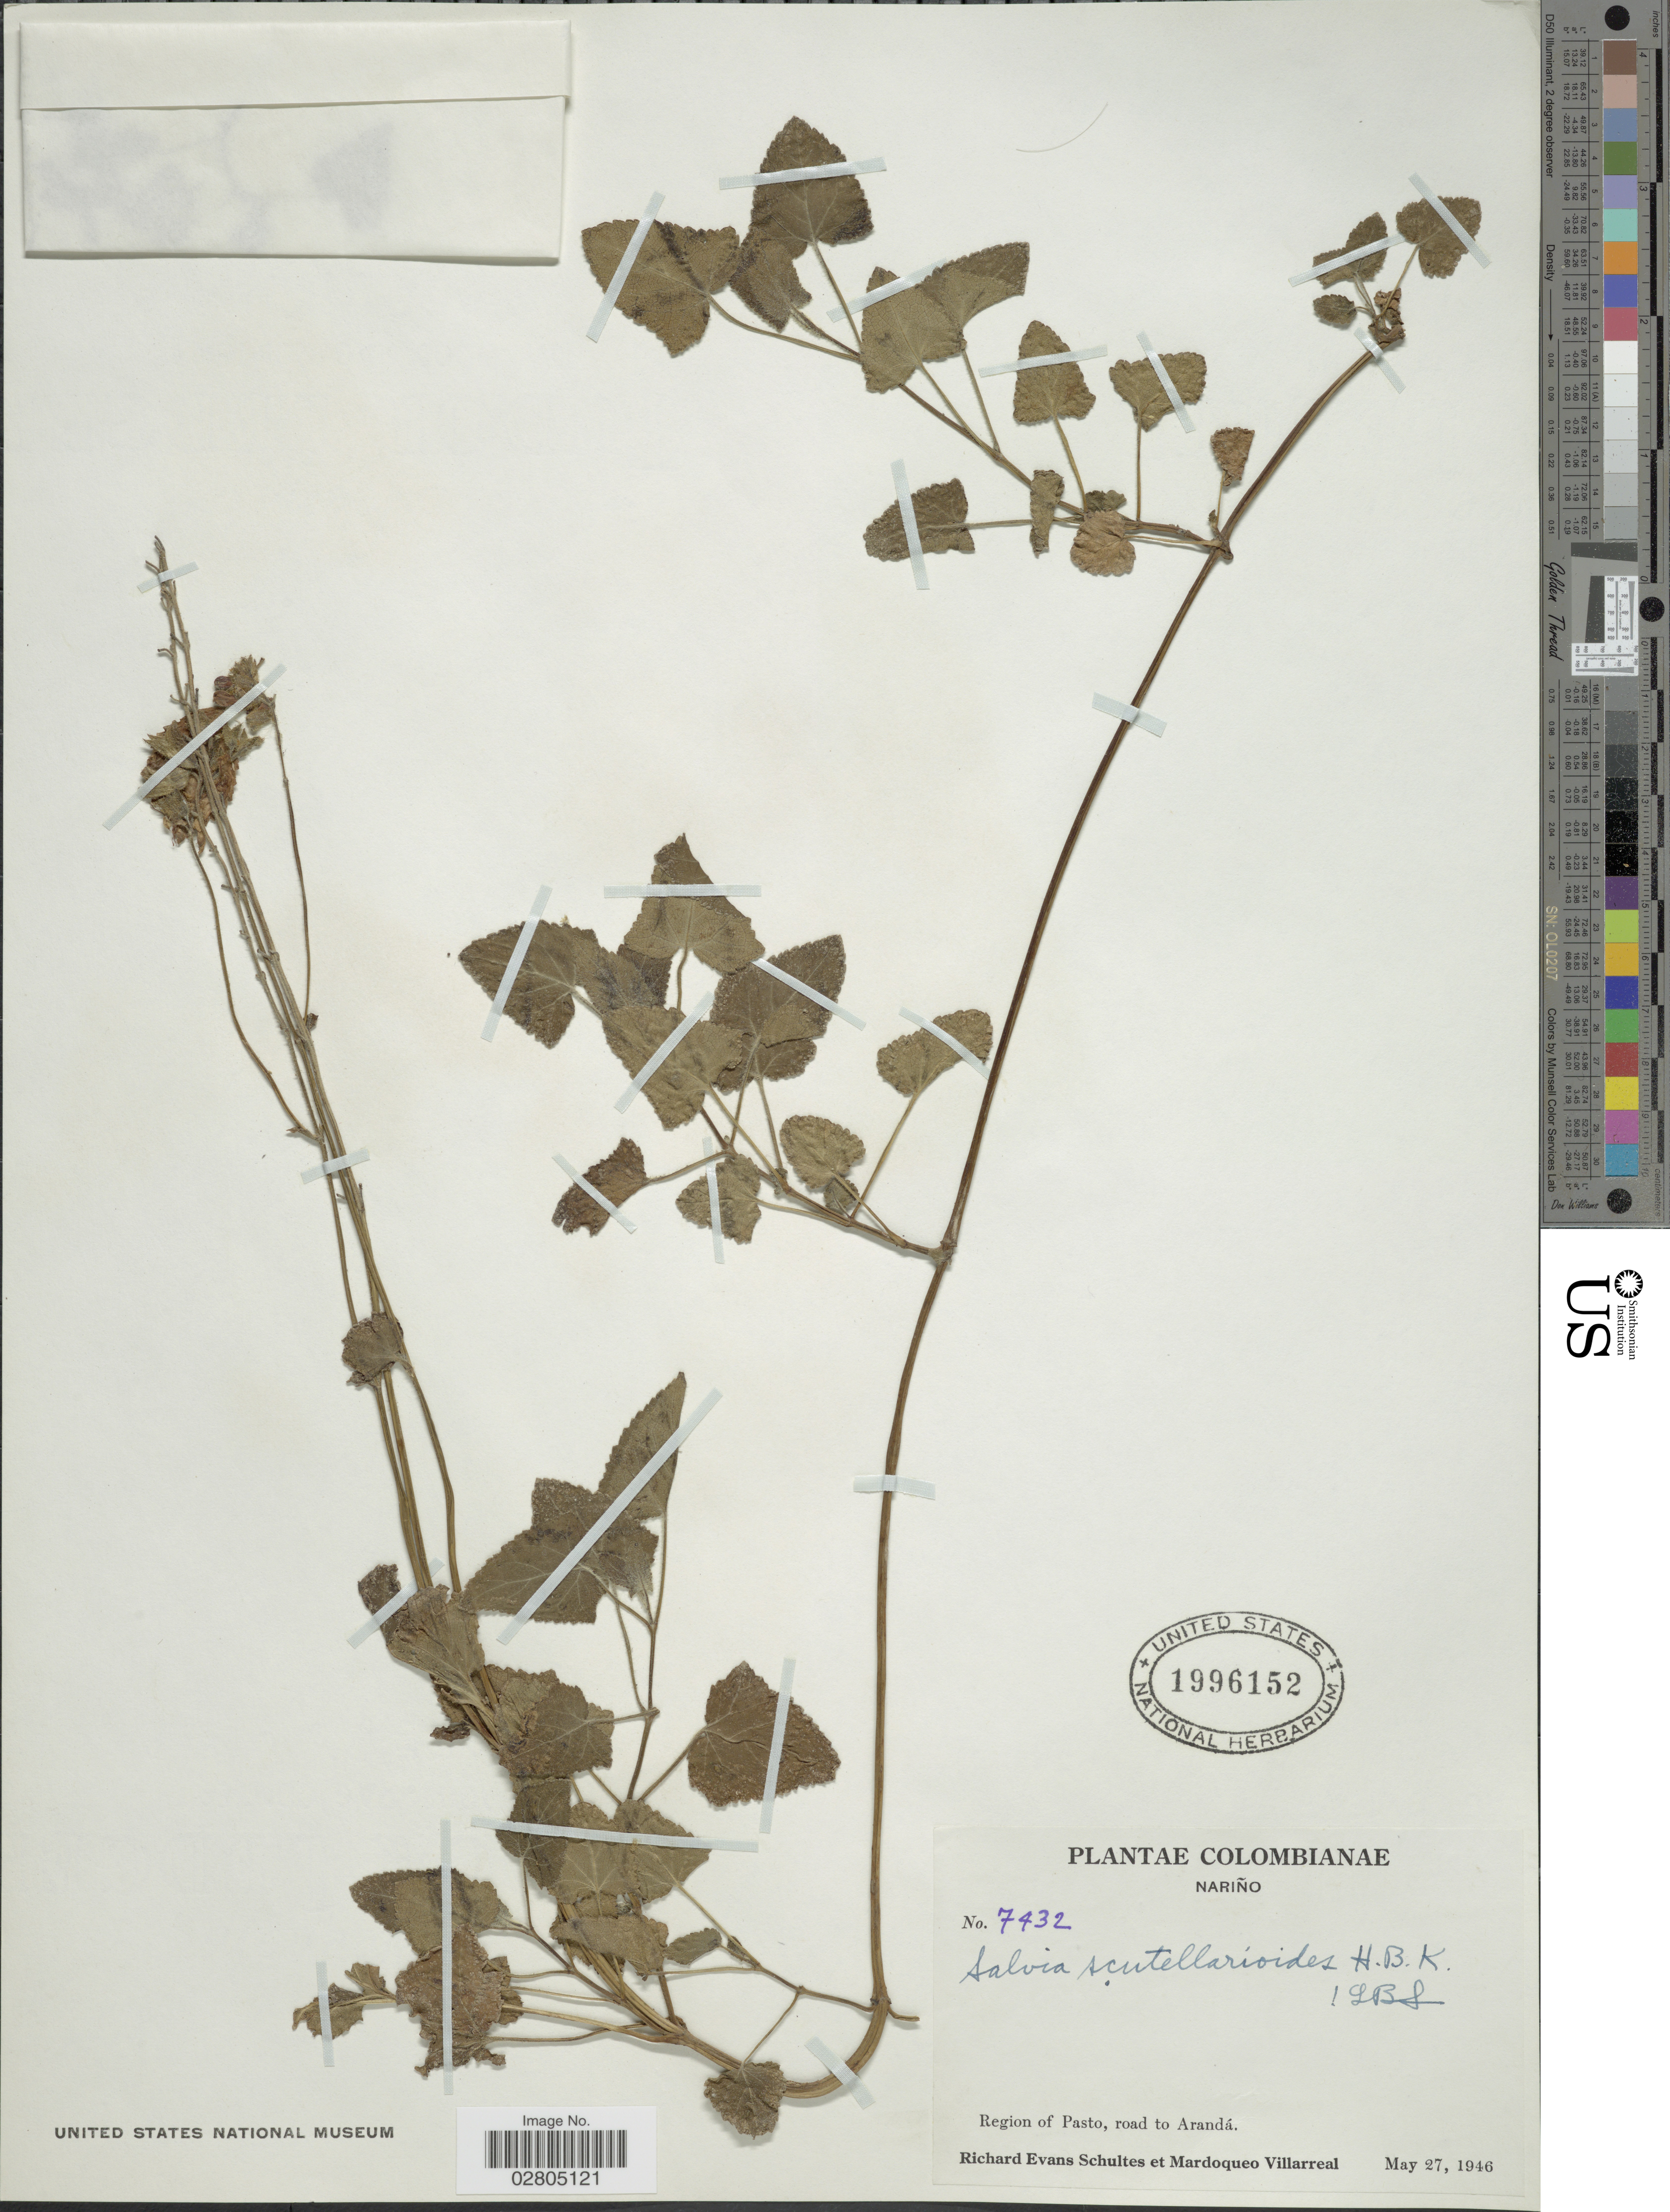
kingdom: Plantae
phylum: Tracheophyta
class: Magnoliopsida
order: Lamiales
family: Lamiaceae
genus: Salvia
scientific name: Salvia scutellarioides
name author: Kunth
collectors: R. E. Schultes & M. Villarreal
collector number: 7432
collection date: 1946-05-27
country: Colombia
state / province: Nariño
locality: Region of Pasto, road to Arandá.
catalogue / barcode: US 1996152